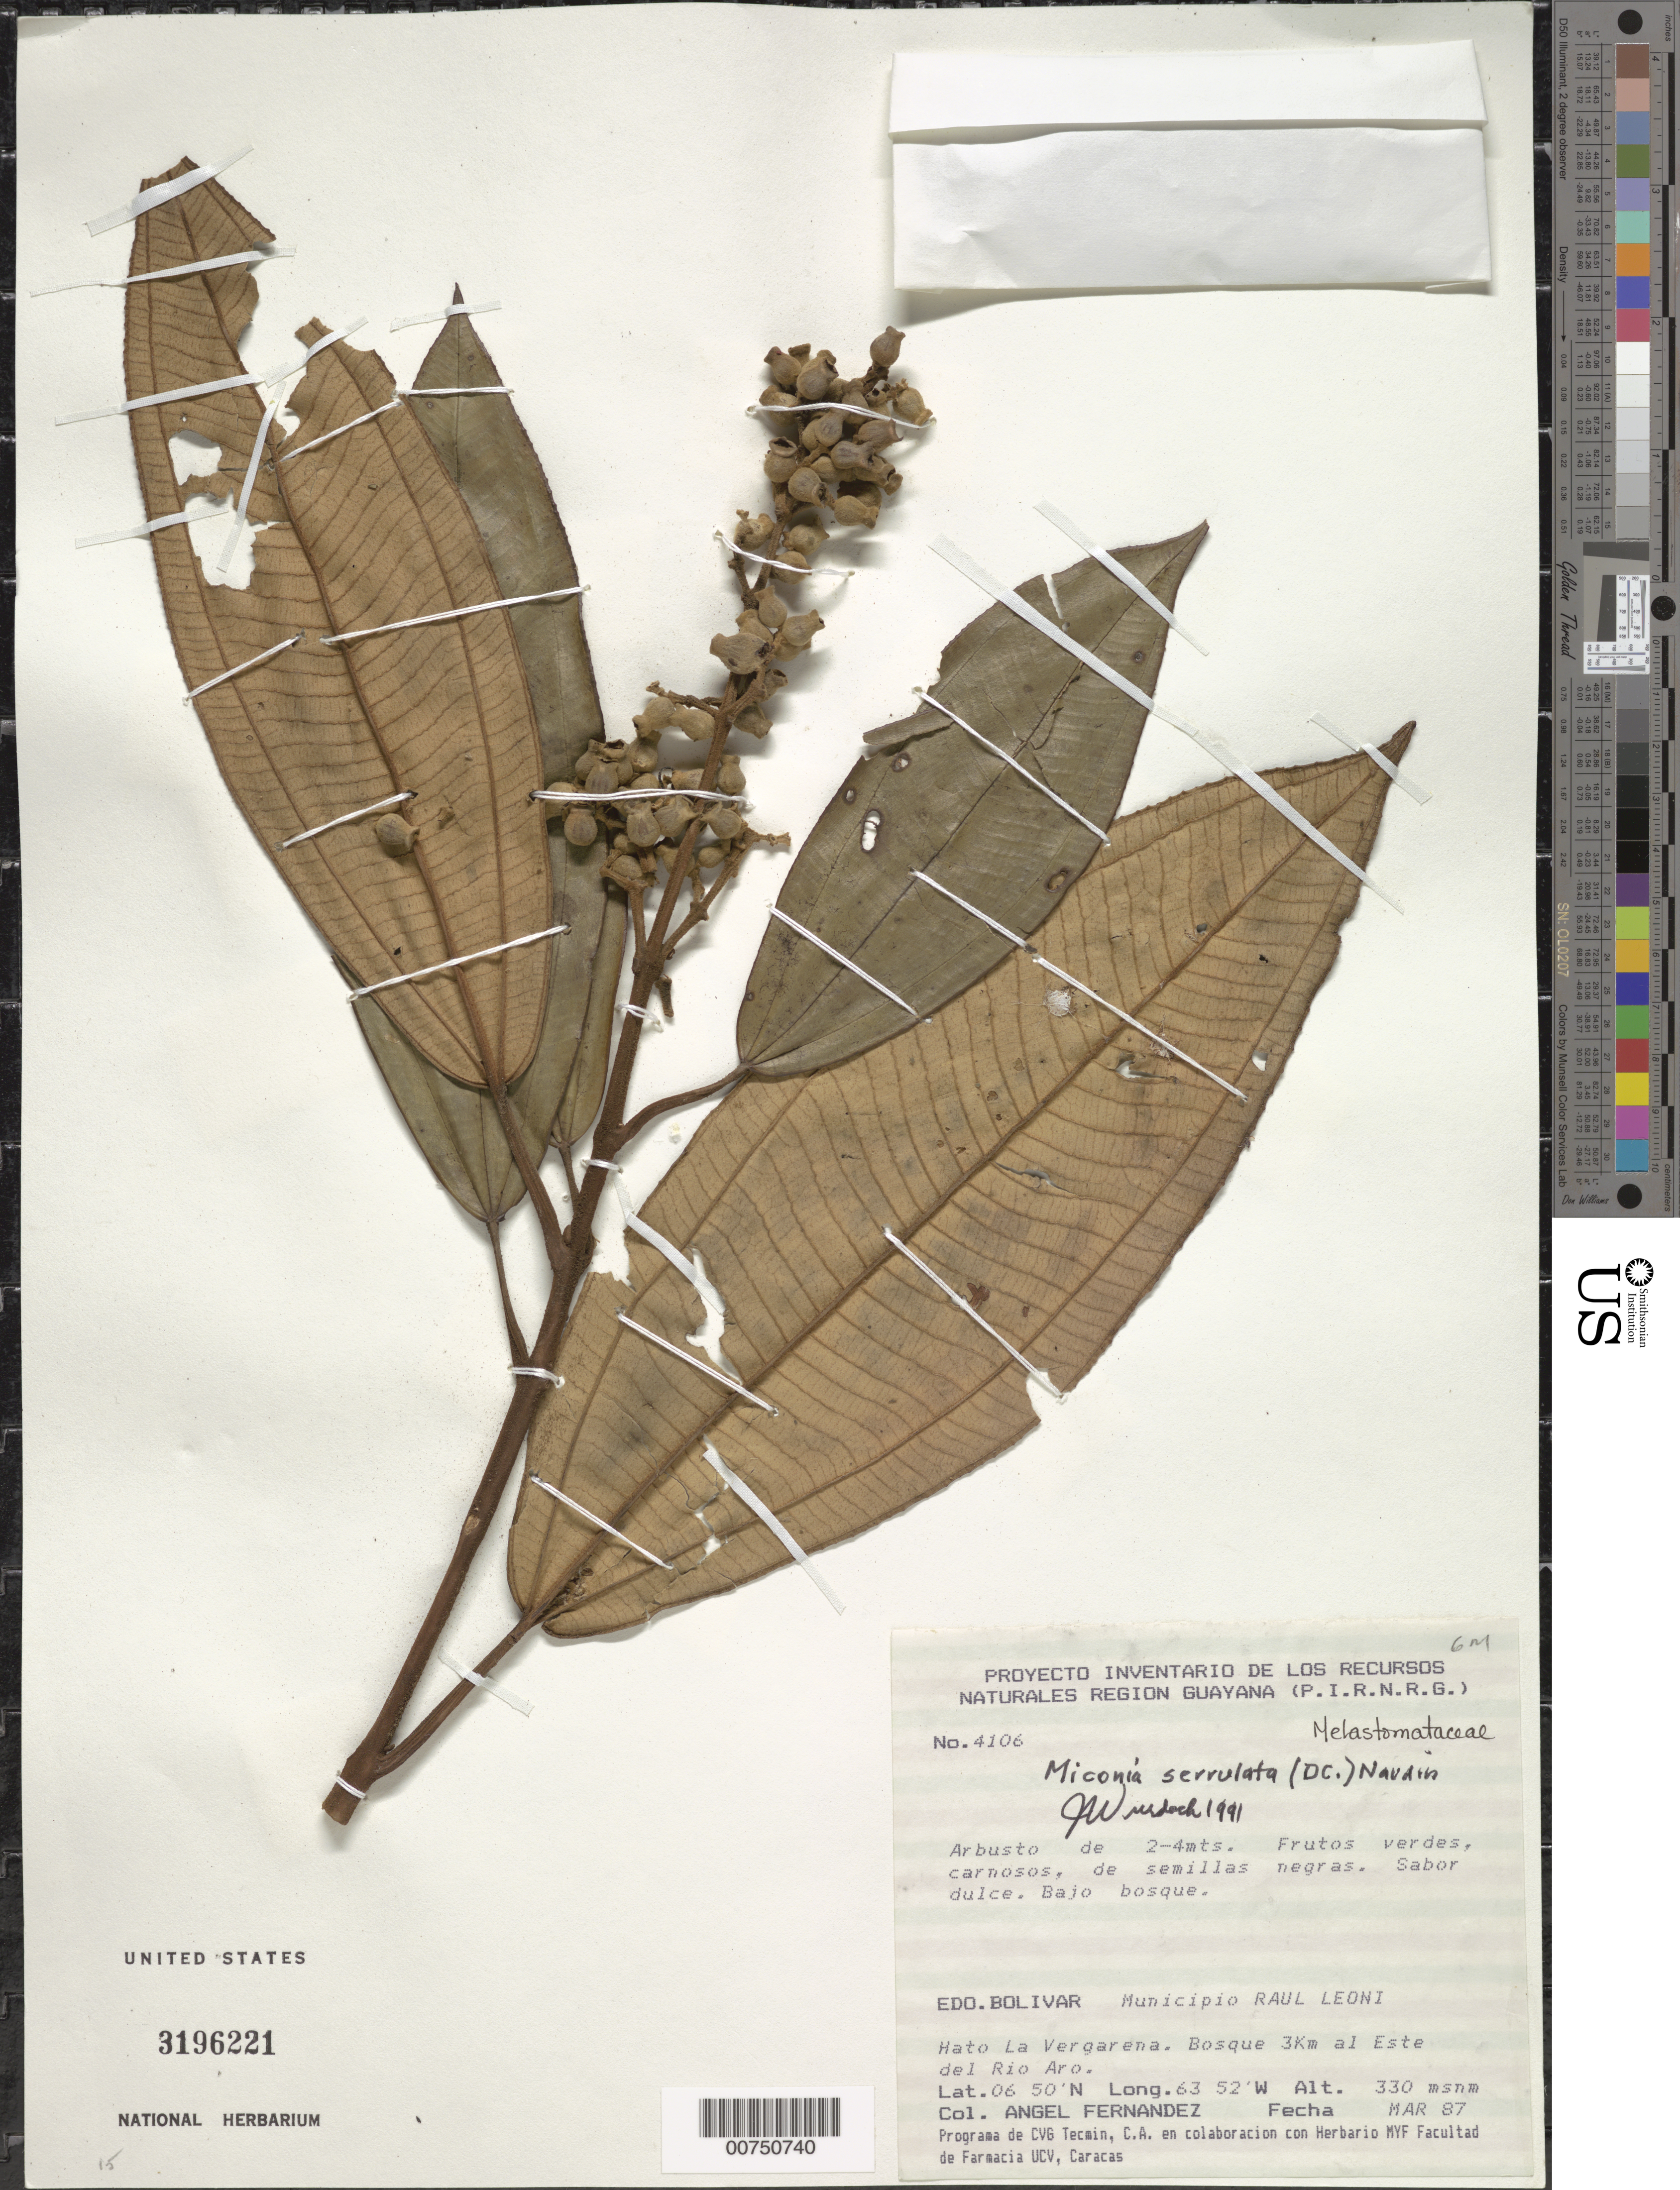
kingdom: Plantae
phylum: Tracheophyta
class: Magnoliopsida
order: Myrtales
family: Melastomataceae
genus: Miconia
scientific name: Miconia serrulata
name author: (DC.) Naudin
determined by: Wurdack, John J., (US), US (UNITED STATES)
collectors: A. Fernández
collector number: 4106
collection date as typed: Mar-87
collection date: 1987-03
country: Venezuela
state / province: Bolívar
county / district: Angostura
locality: Mun. Raúl Leoni [=Angostura], Hato La Veragarena, 3 km al este del Río Aro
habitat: Bajo bosque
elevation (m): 330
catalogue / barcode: US 3196221